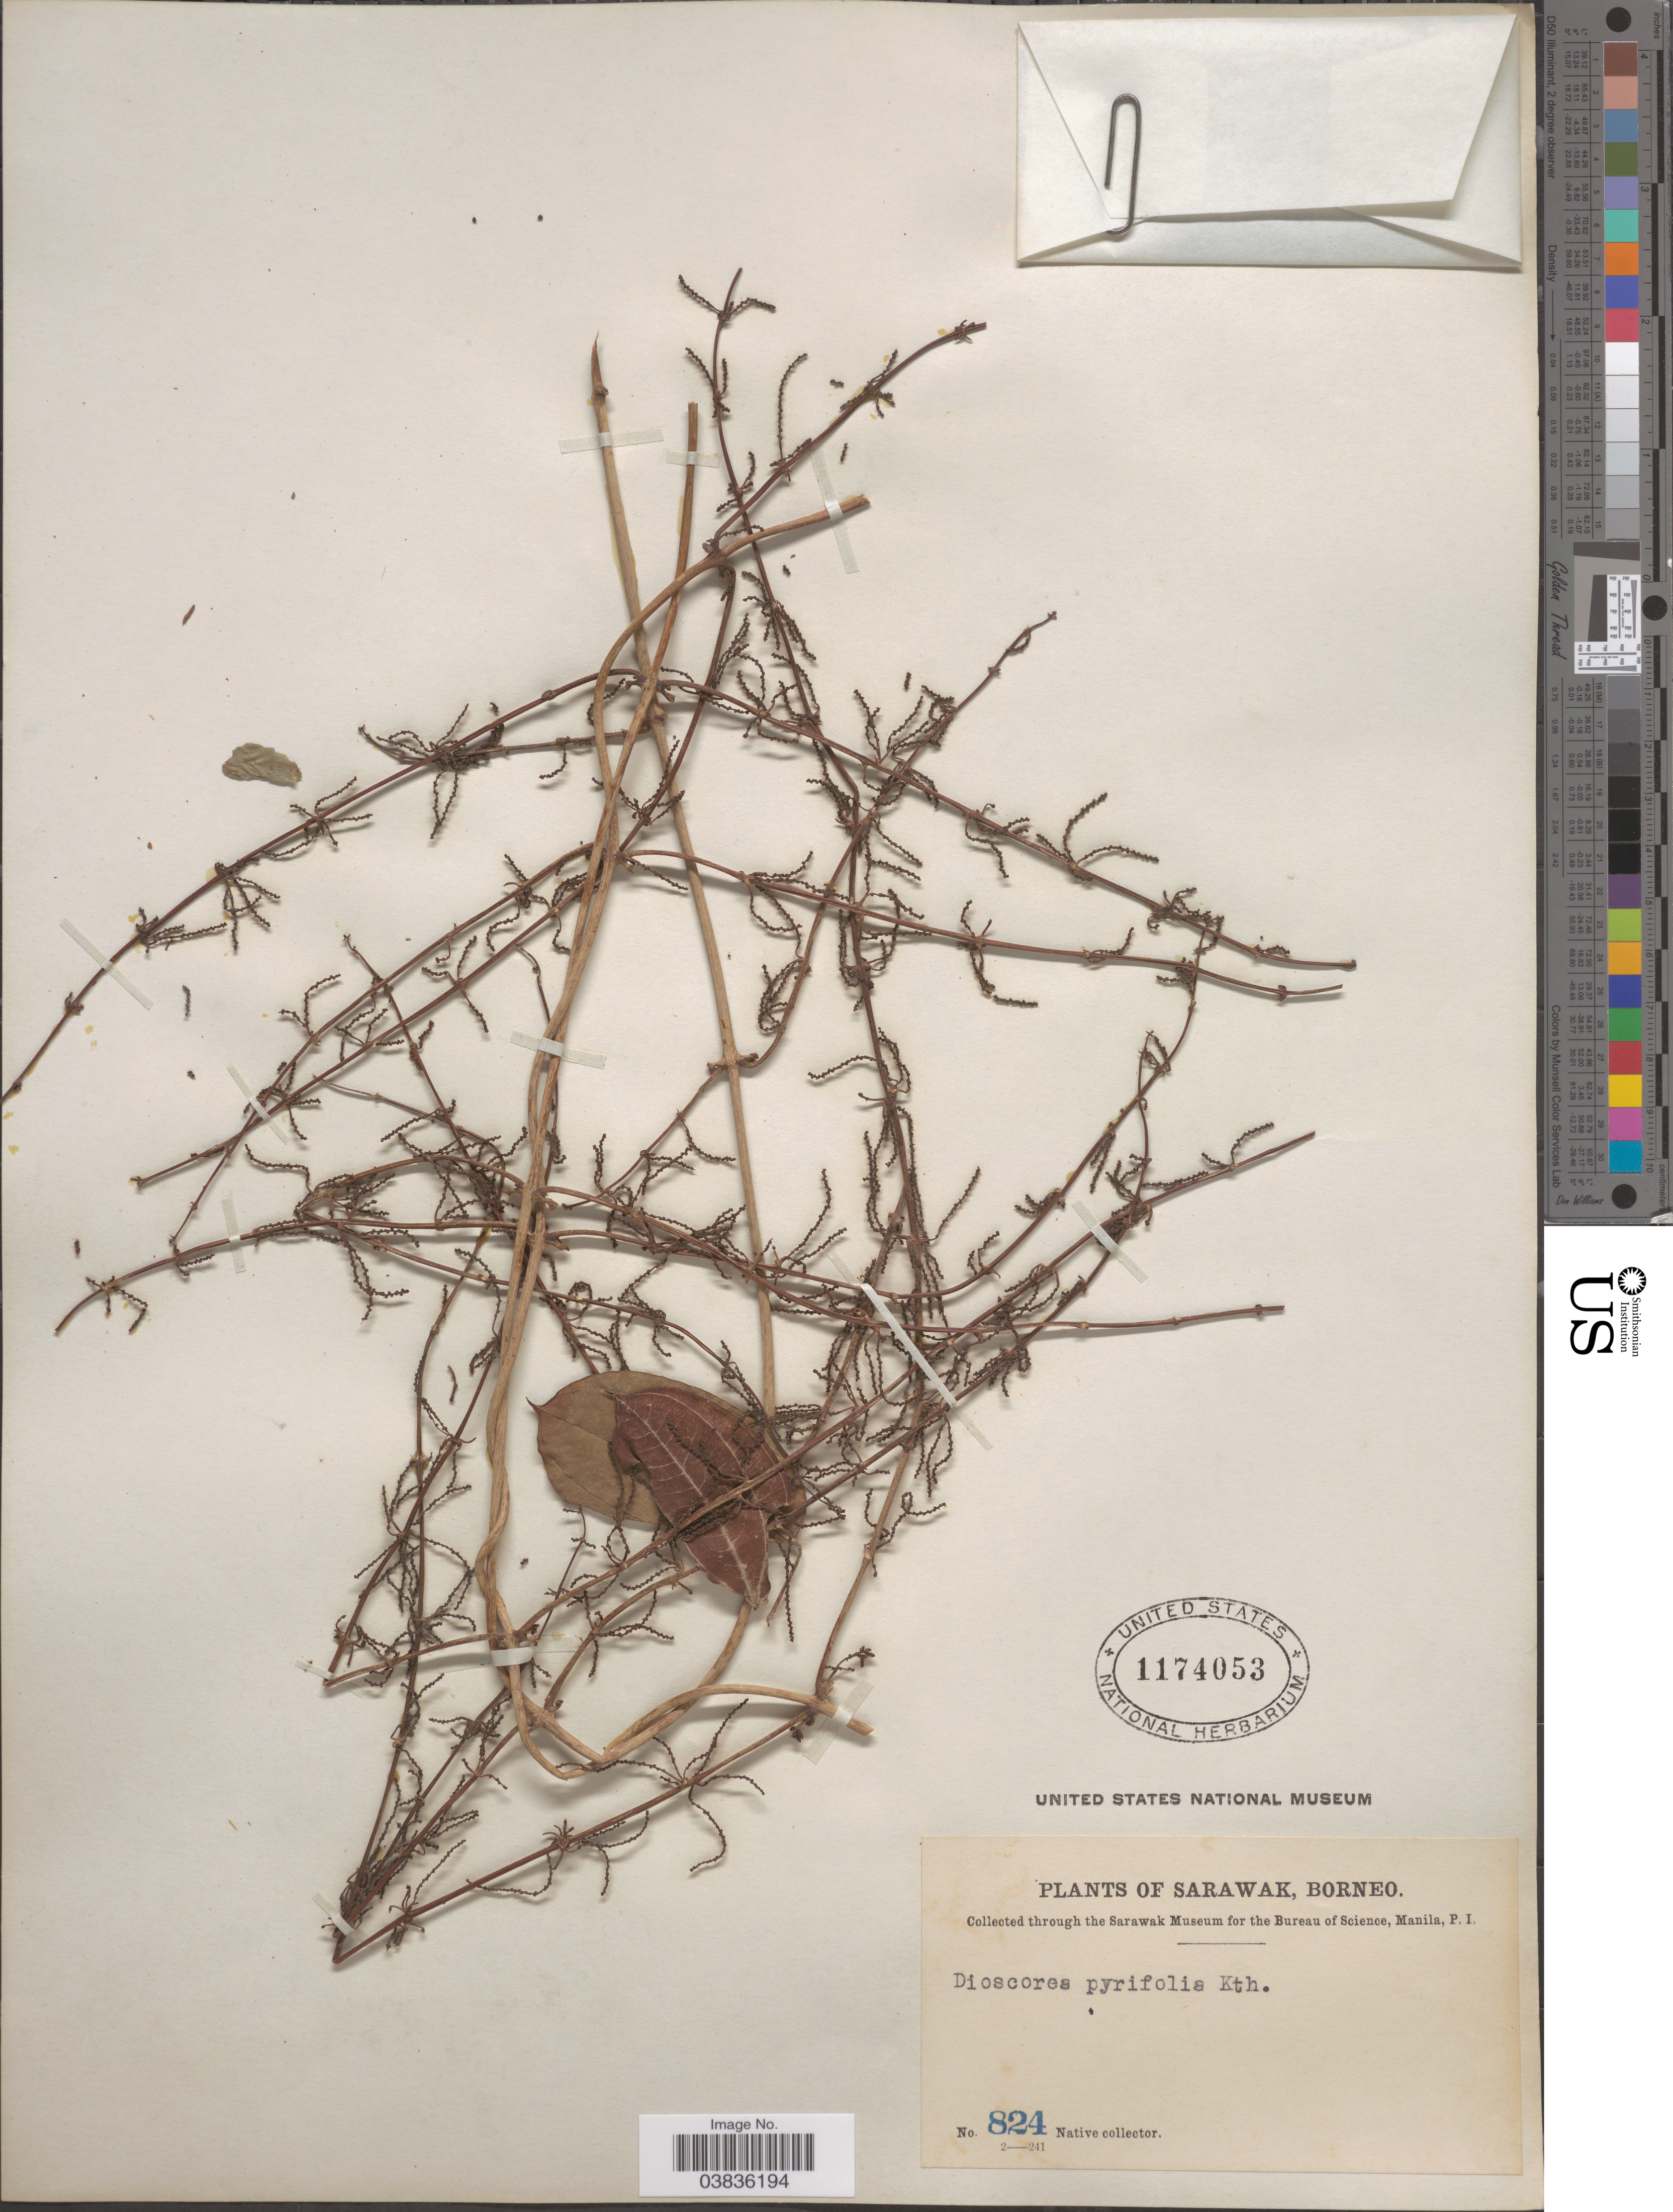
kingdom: Plantae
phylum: Tracheophyta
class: Liliopsida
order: Dioscoreales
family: Dioscoreaceae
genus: Dioscorea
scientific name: Dioscorea pyrifolia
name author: Kunth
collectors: Native collector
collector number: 824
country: Malaysia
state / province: Sarawak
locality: Borneo.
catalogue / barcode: US 1174053